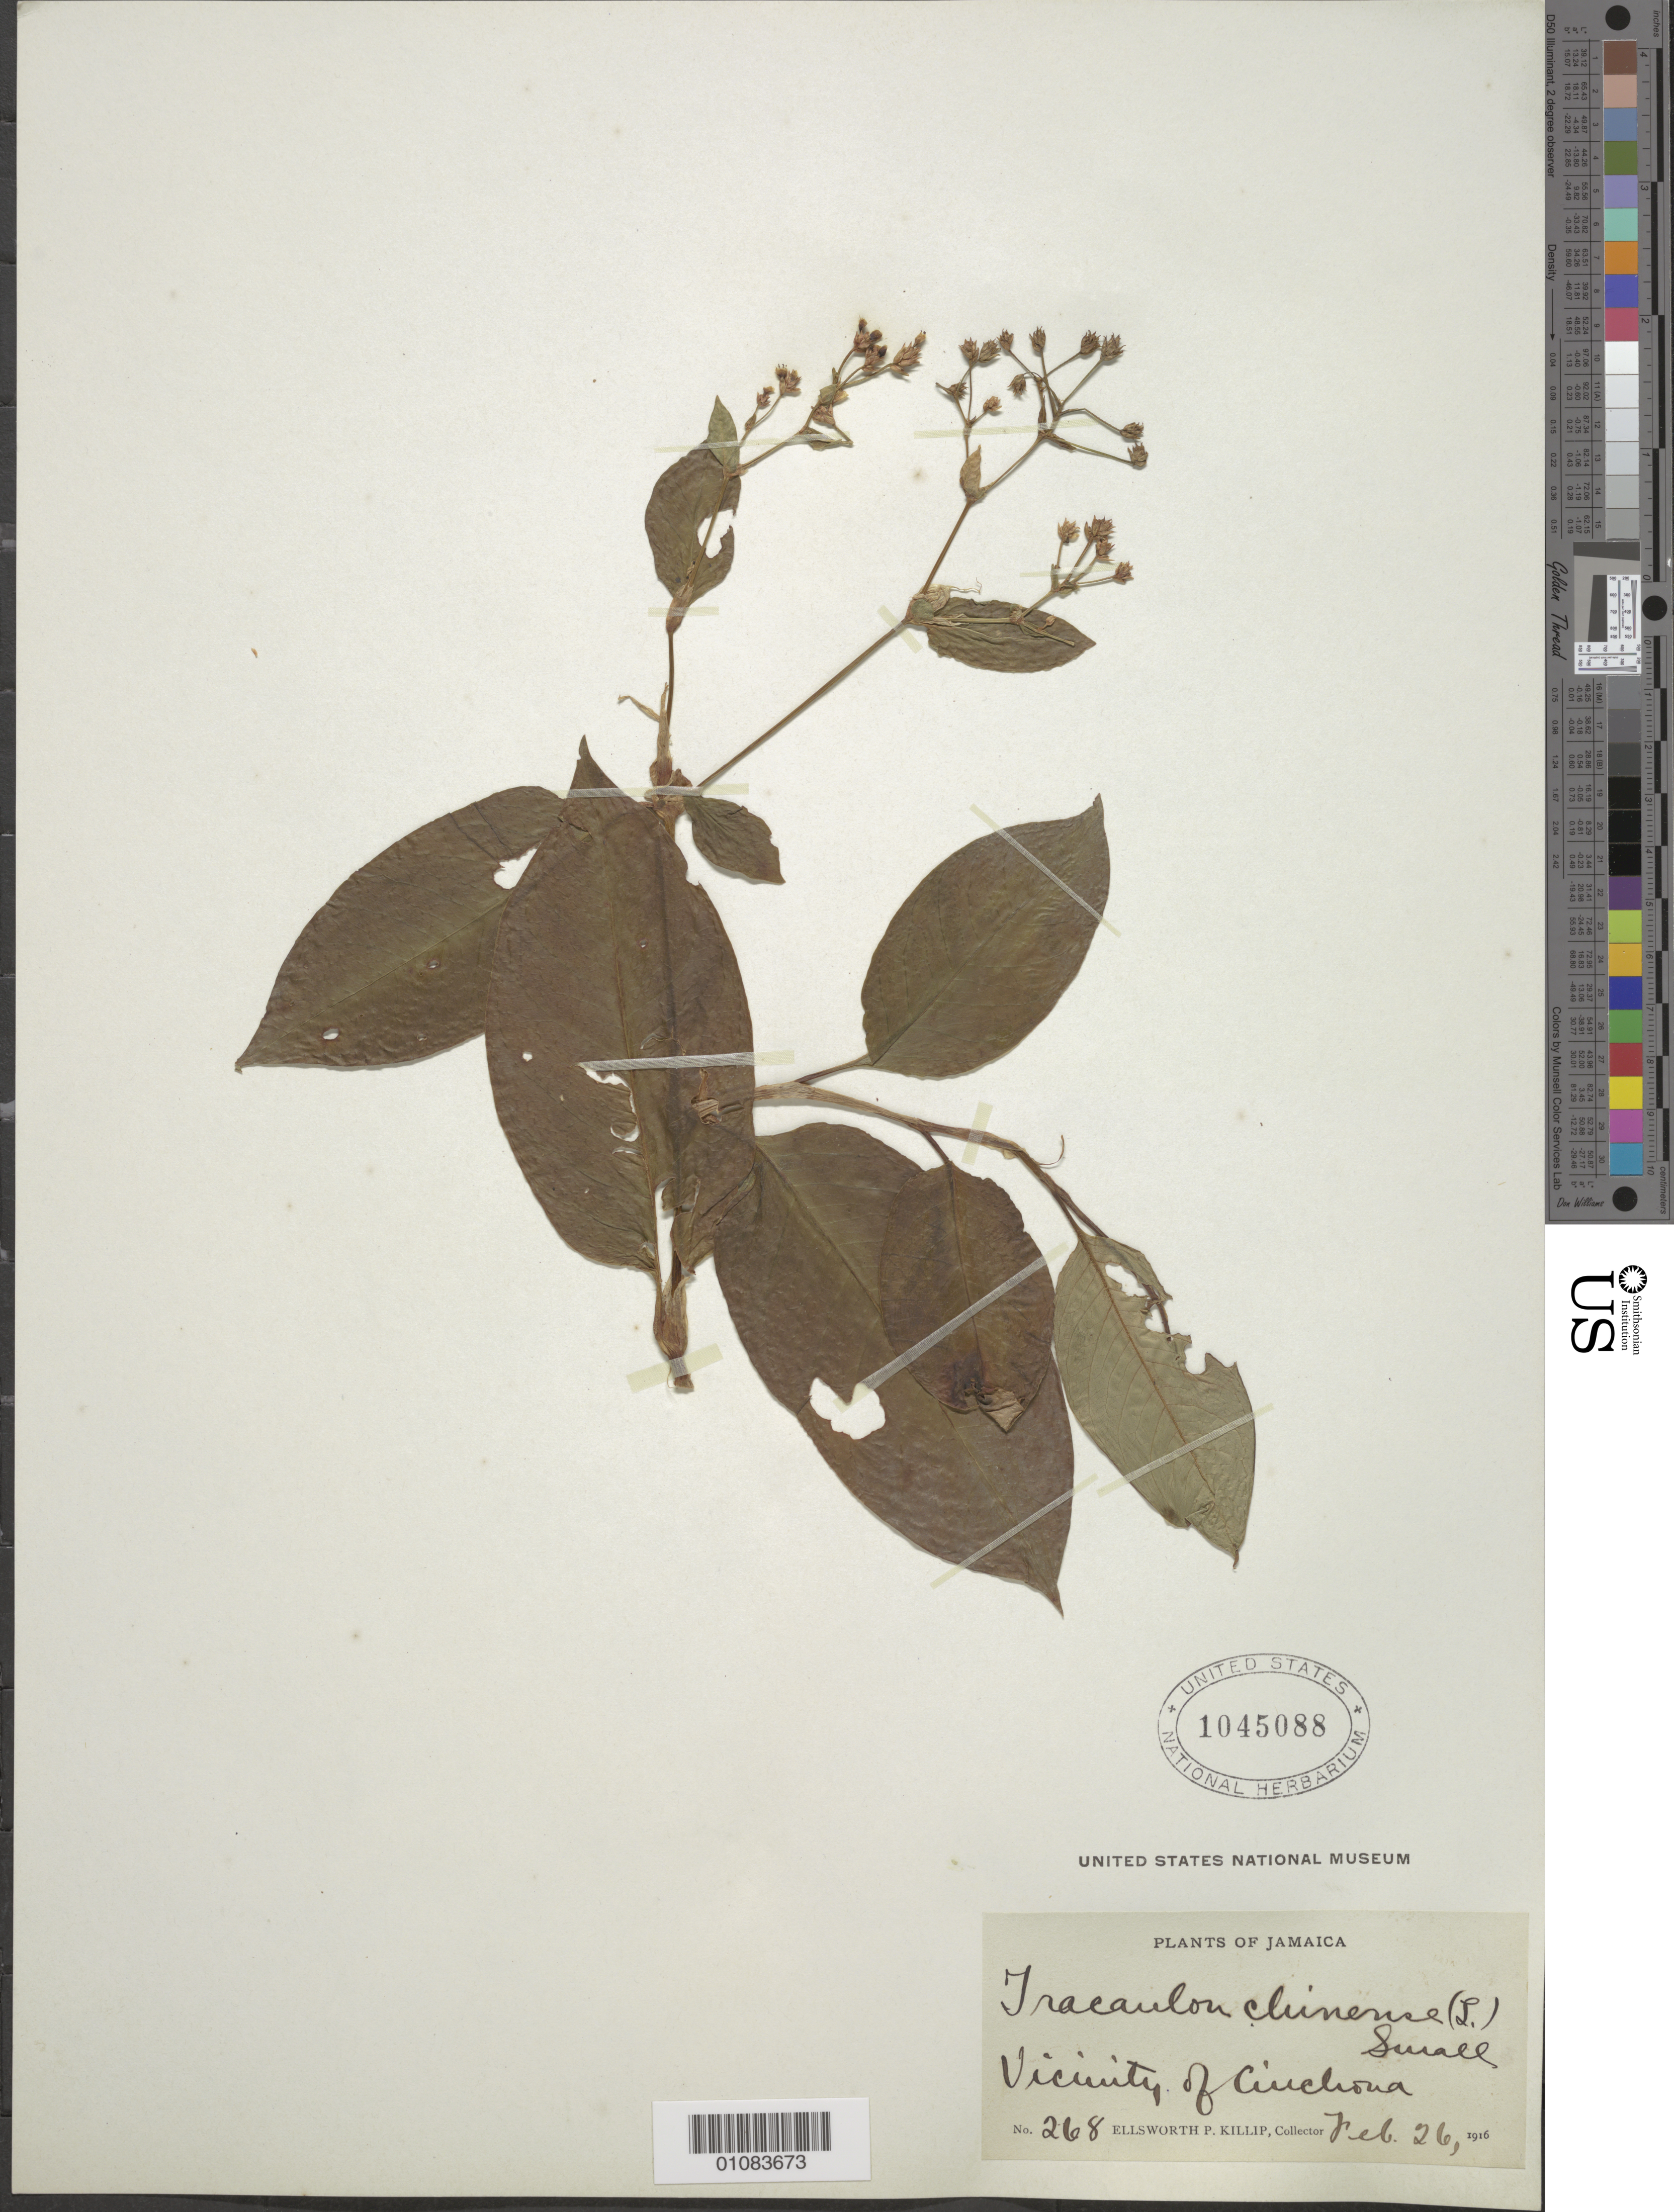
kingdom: Plantae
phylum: Tracheophyta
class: Magnoliopsida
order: Caryophyllales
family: Polygonaceae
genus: Polygonum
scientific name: Polygonum chinense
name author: L.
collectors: E. P. Killip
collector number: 285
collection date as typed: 26 Feb 1916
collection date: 1916-02-26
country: Jamaica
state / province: Saint Andrew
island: Jamaica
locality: Vicinity of Cinchona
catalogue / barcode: US 1045088